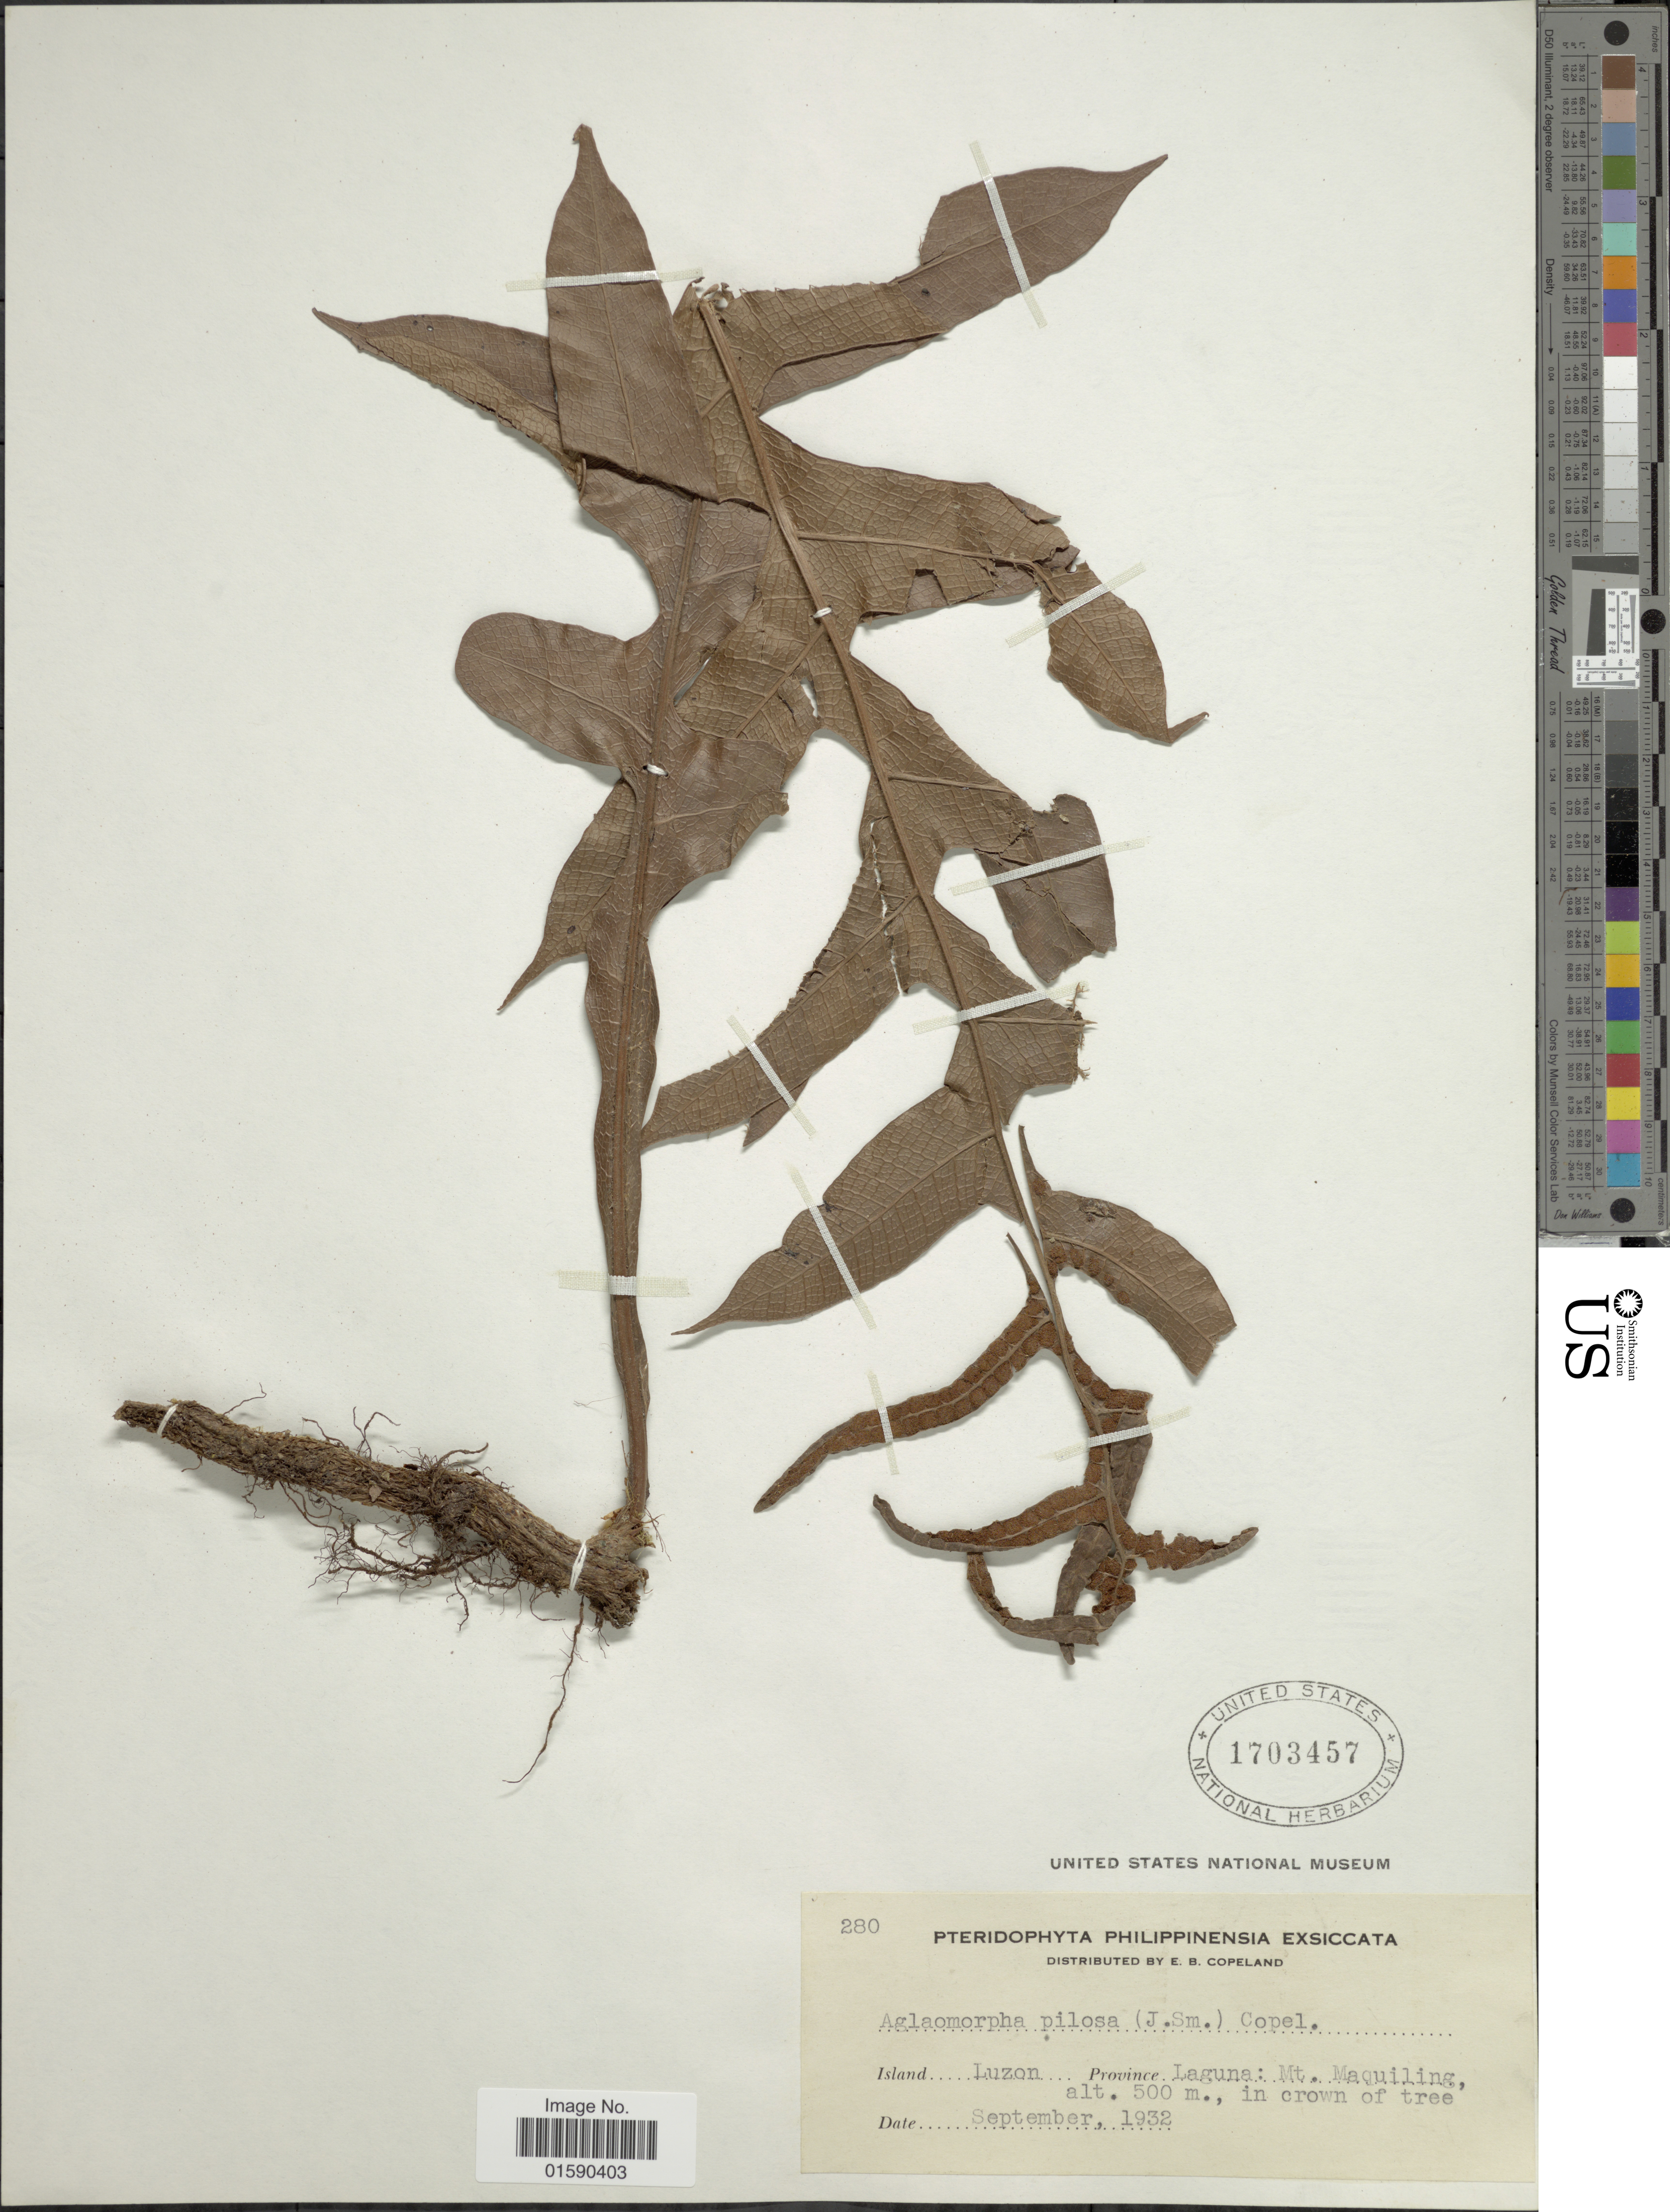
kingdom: Plantae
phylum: Tracheophyta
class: Polypodiopsida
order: Polypodiales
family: Polypodiaceae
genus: Aglaomorpha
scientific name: Aglaomorpha pilosa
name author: Copel.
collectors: E. B. Copeland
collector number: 280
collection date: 1932-09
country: Philippines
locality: Island Luzon, Province Laguna: Mt. Maquiling.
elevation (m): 500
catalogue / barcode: US 1703457